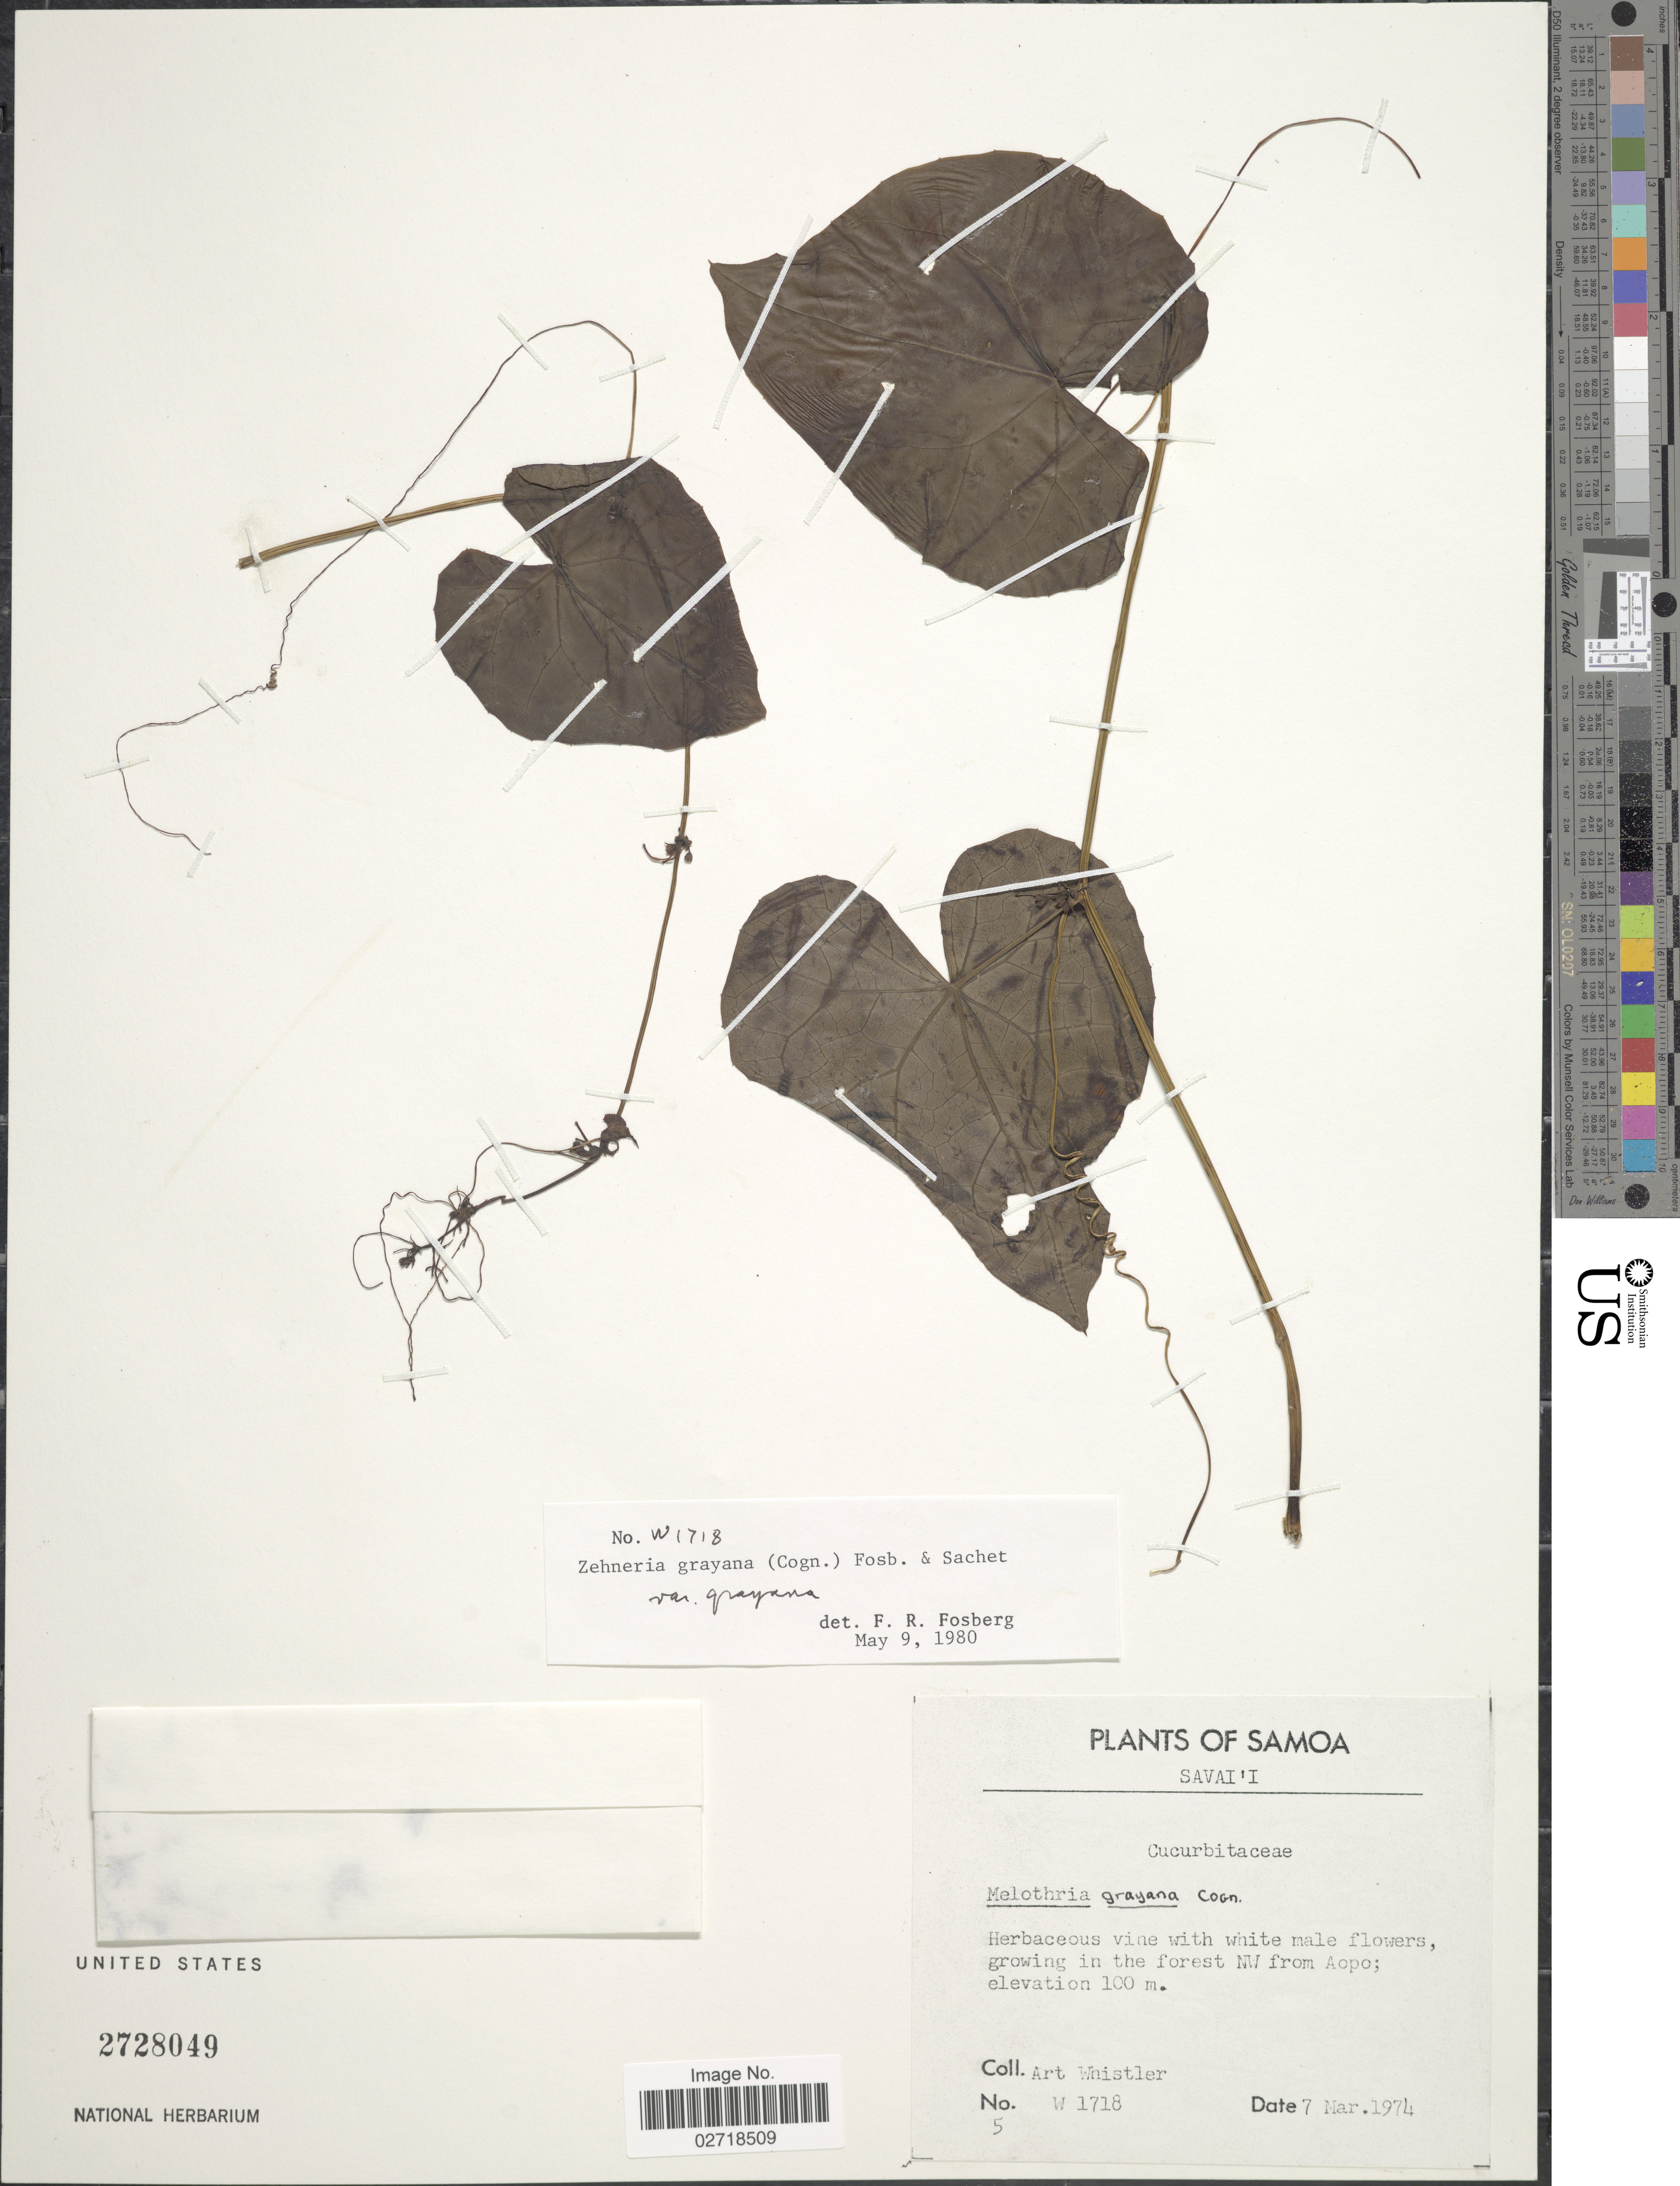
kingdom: Plantae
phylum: Tracheophyta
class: Magnoliopsida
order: Cucurbitales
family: Cucurbitaceae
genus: Zehneria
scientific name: Zehneria grayana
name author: (Cogn.) Fosberg & Sachet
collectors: A. Whistler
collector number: W 1718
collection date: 1974-03-07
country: Samoa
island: Savai'i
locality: Samoa, Savai' i, in the forest NW from Aopo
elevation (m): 100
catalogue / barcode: US 2728049